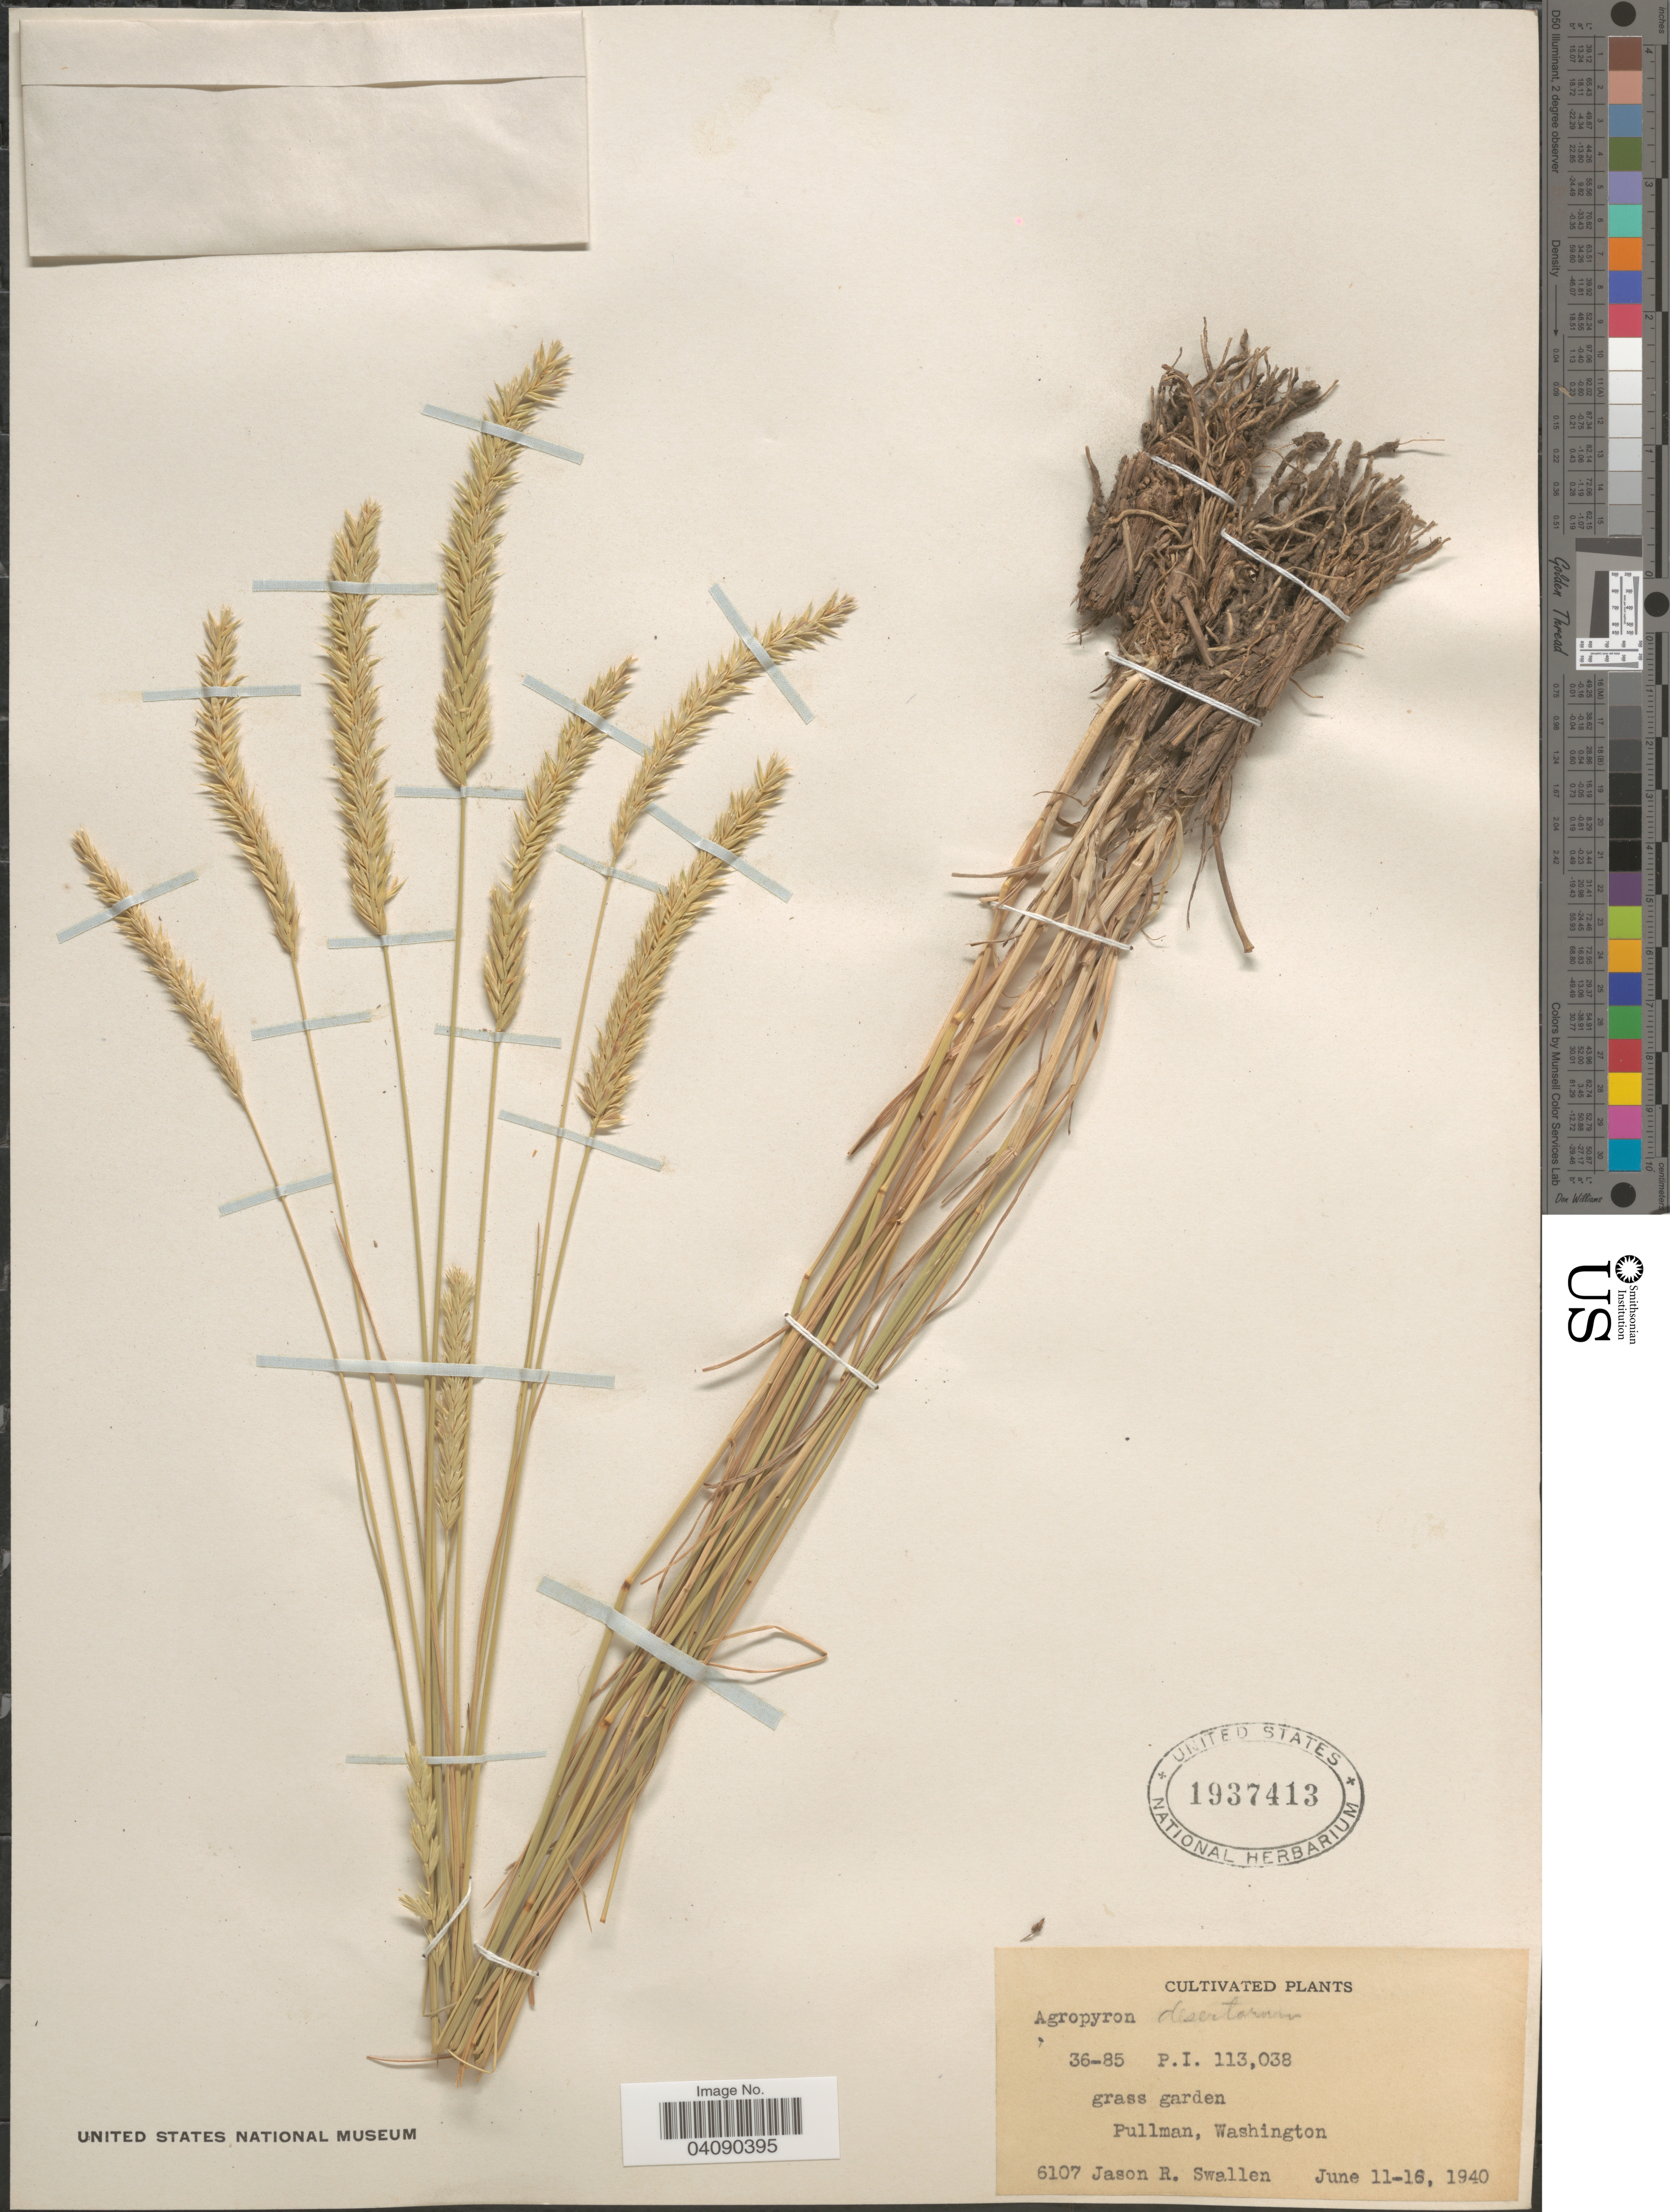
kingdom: Plantae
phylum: Tracheophyta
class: Liliopsida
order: Poales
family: Poaceae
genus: Agropyron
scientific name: Agropyron desertorum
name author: (Fisch. ex Link) Schult.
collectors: J. R. Swallen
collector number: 6107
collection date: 1940-06-11/1940-06-16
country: United States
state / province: Washington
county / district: Whitman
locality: Grass garden, Pullman.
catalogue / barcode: US 1937413